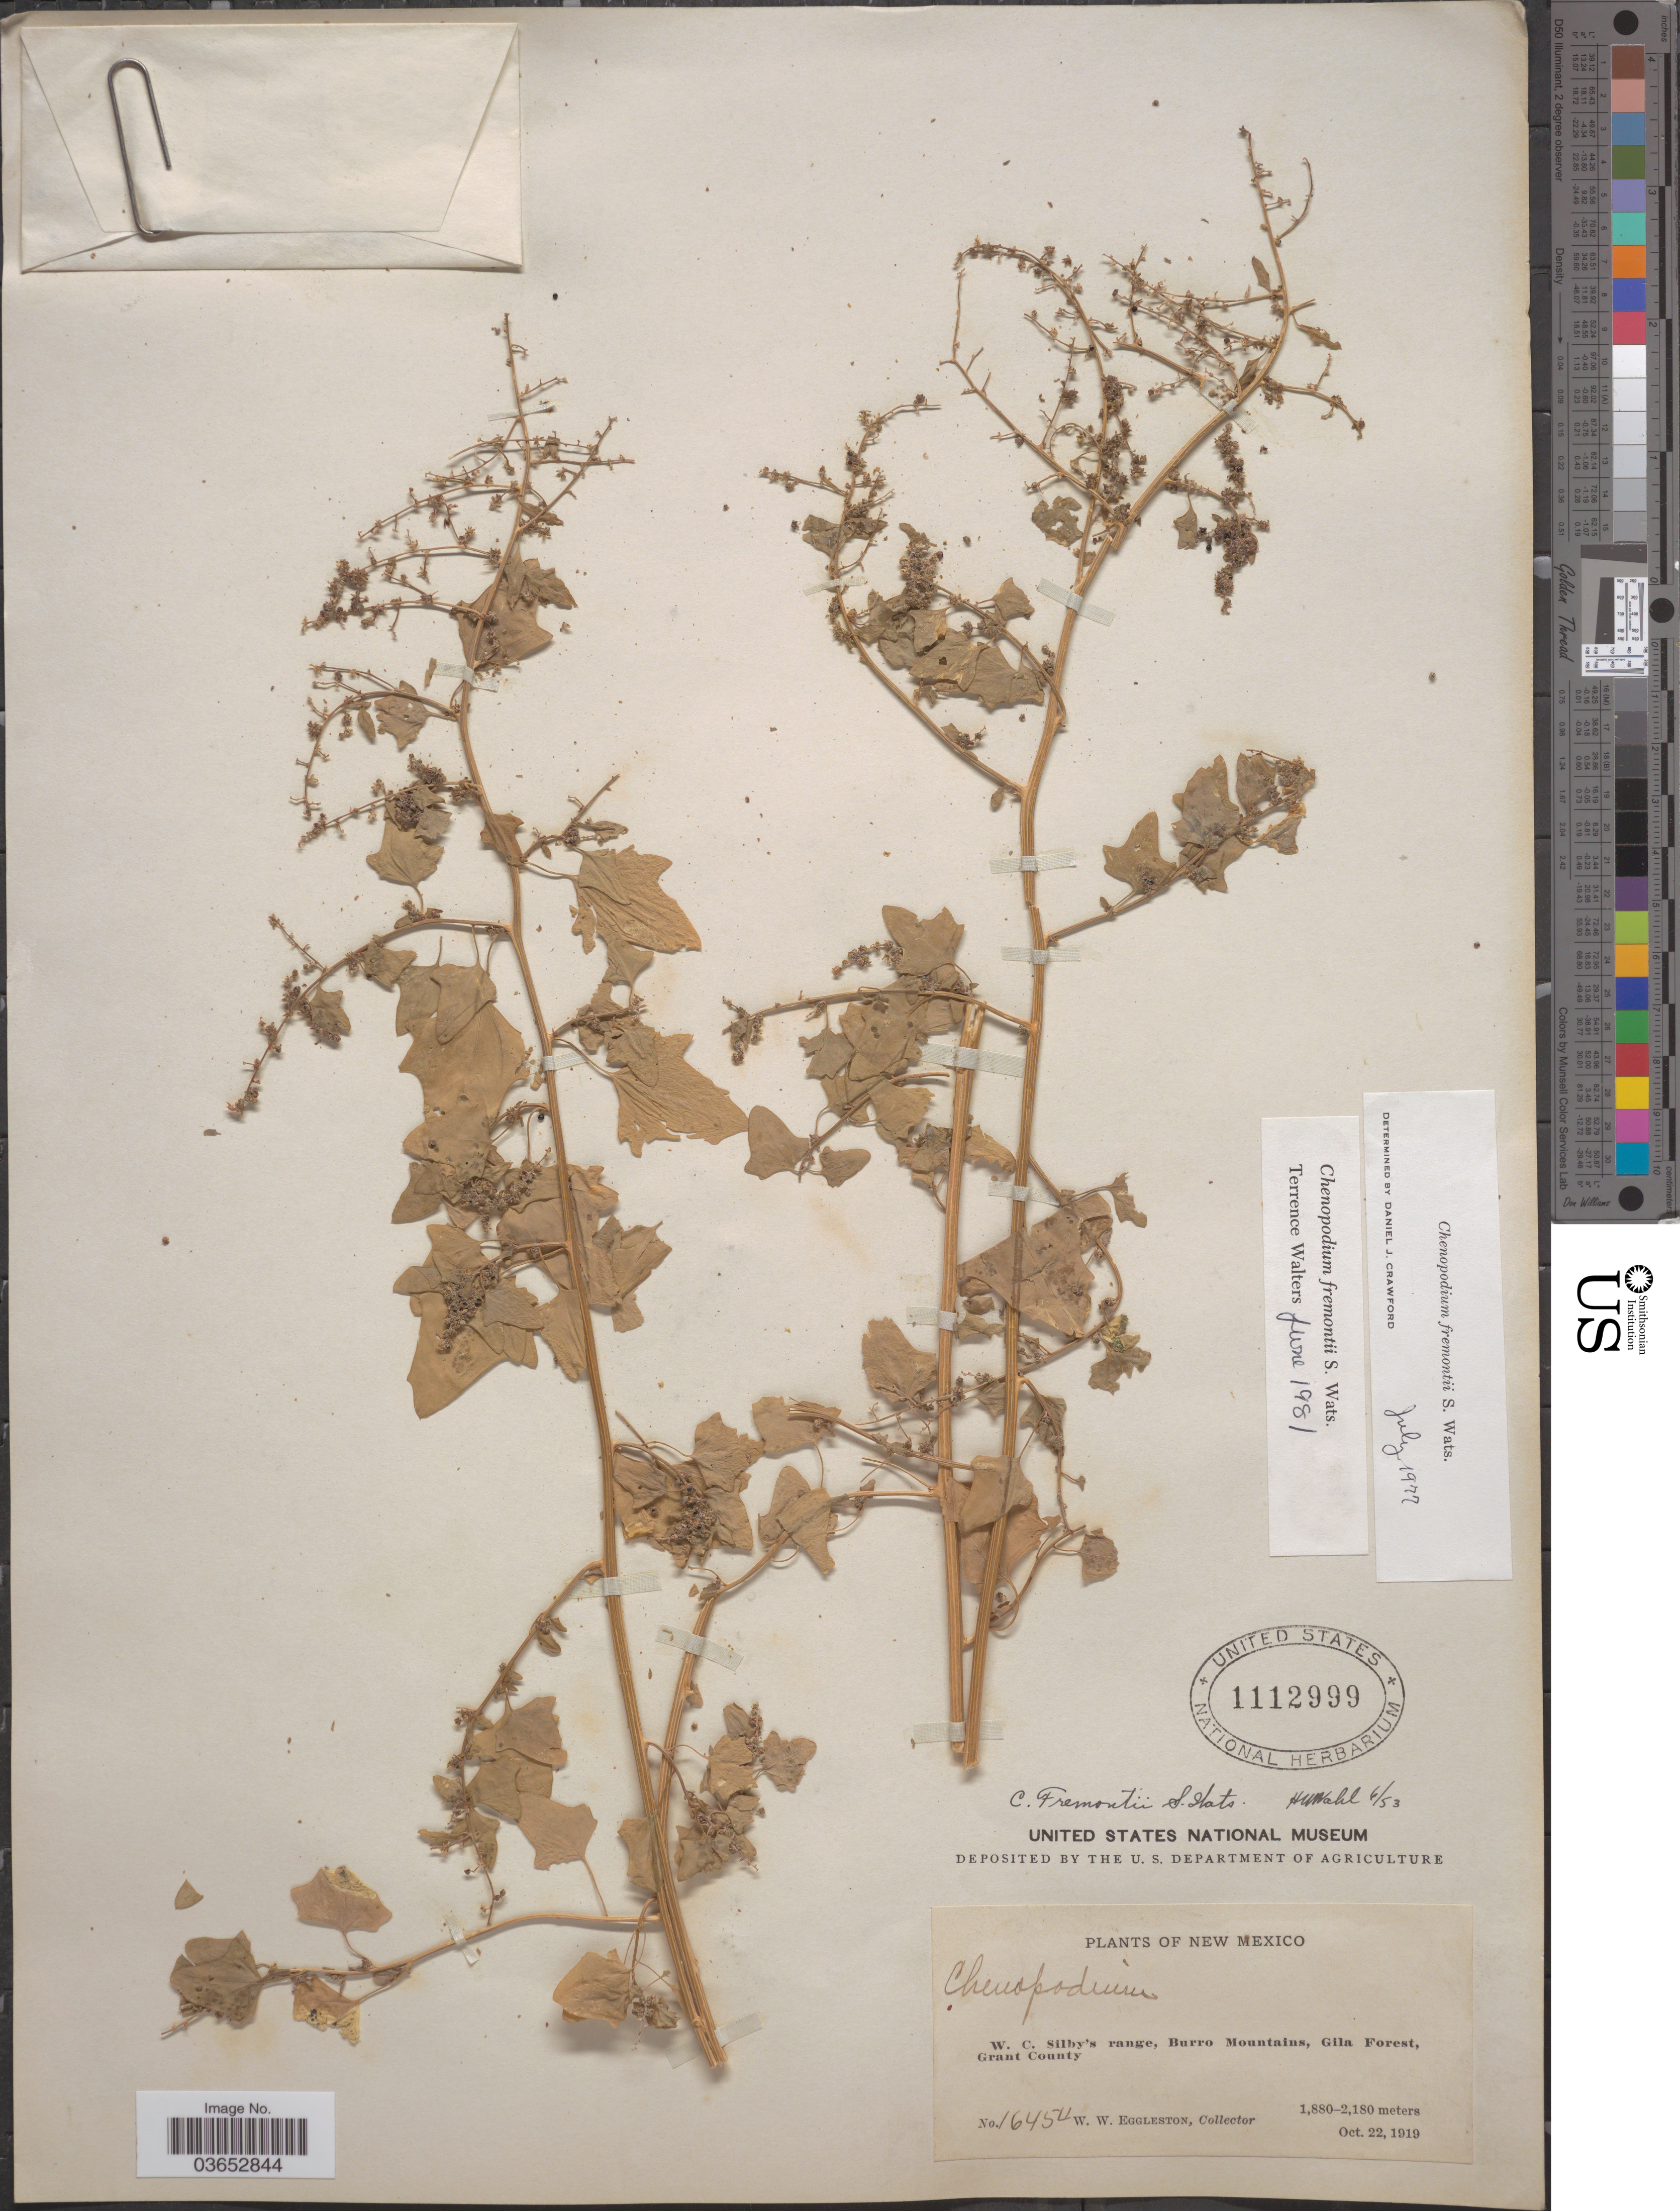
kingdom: Plantae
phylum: Tracheophyta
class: Magnoliopsida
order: Caryophyllales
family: Amaranthaceae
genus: Chenopodium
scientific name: Chenopodium fremontii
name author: S. Watson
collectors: W. W. Eggleston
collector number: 16454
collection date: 1919-10-22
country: United States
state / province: New Mexico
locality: W. C. Silby's range, Burro Mountains, Gila Forest, Grant County.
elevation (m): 1880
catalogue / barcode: US 1112999